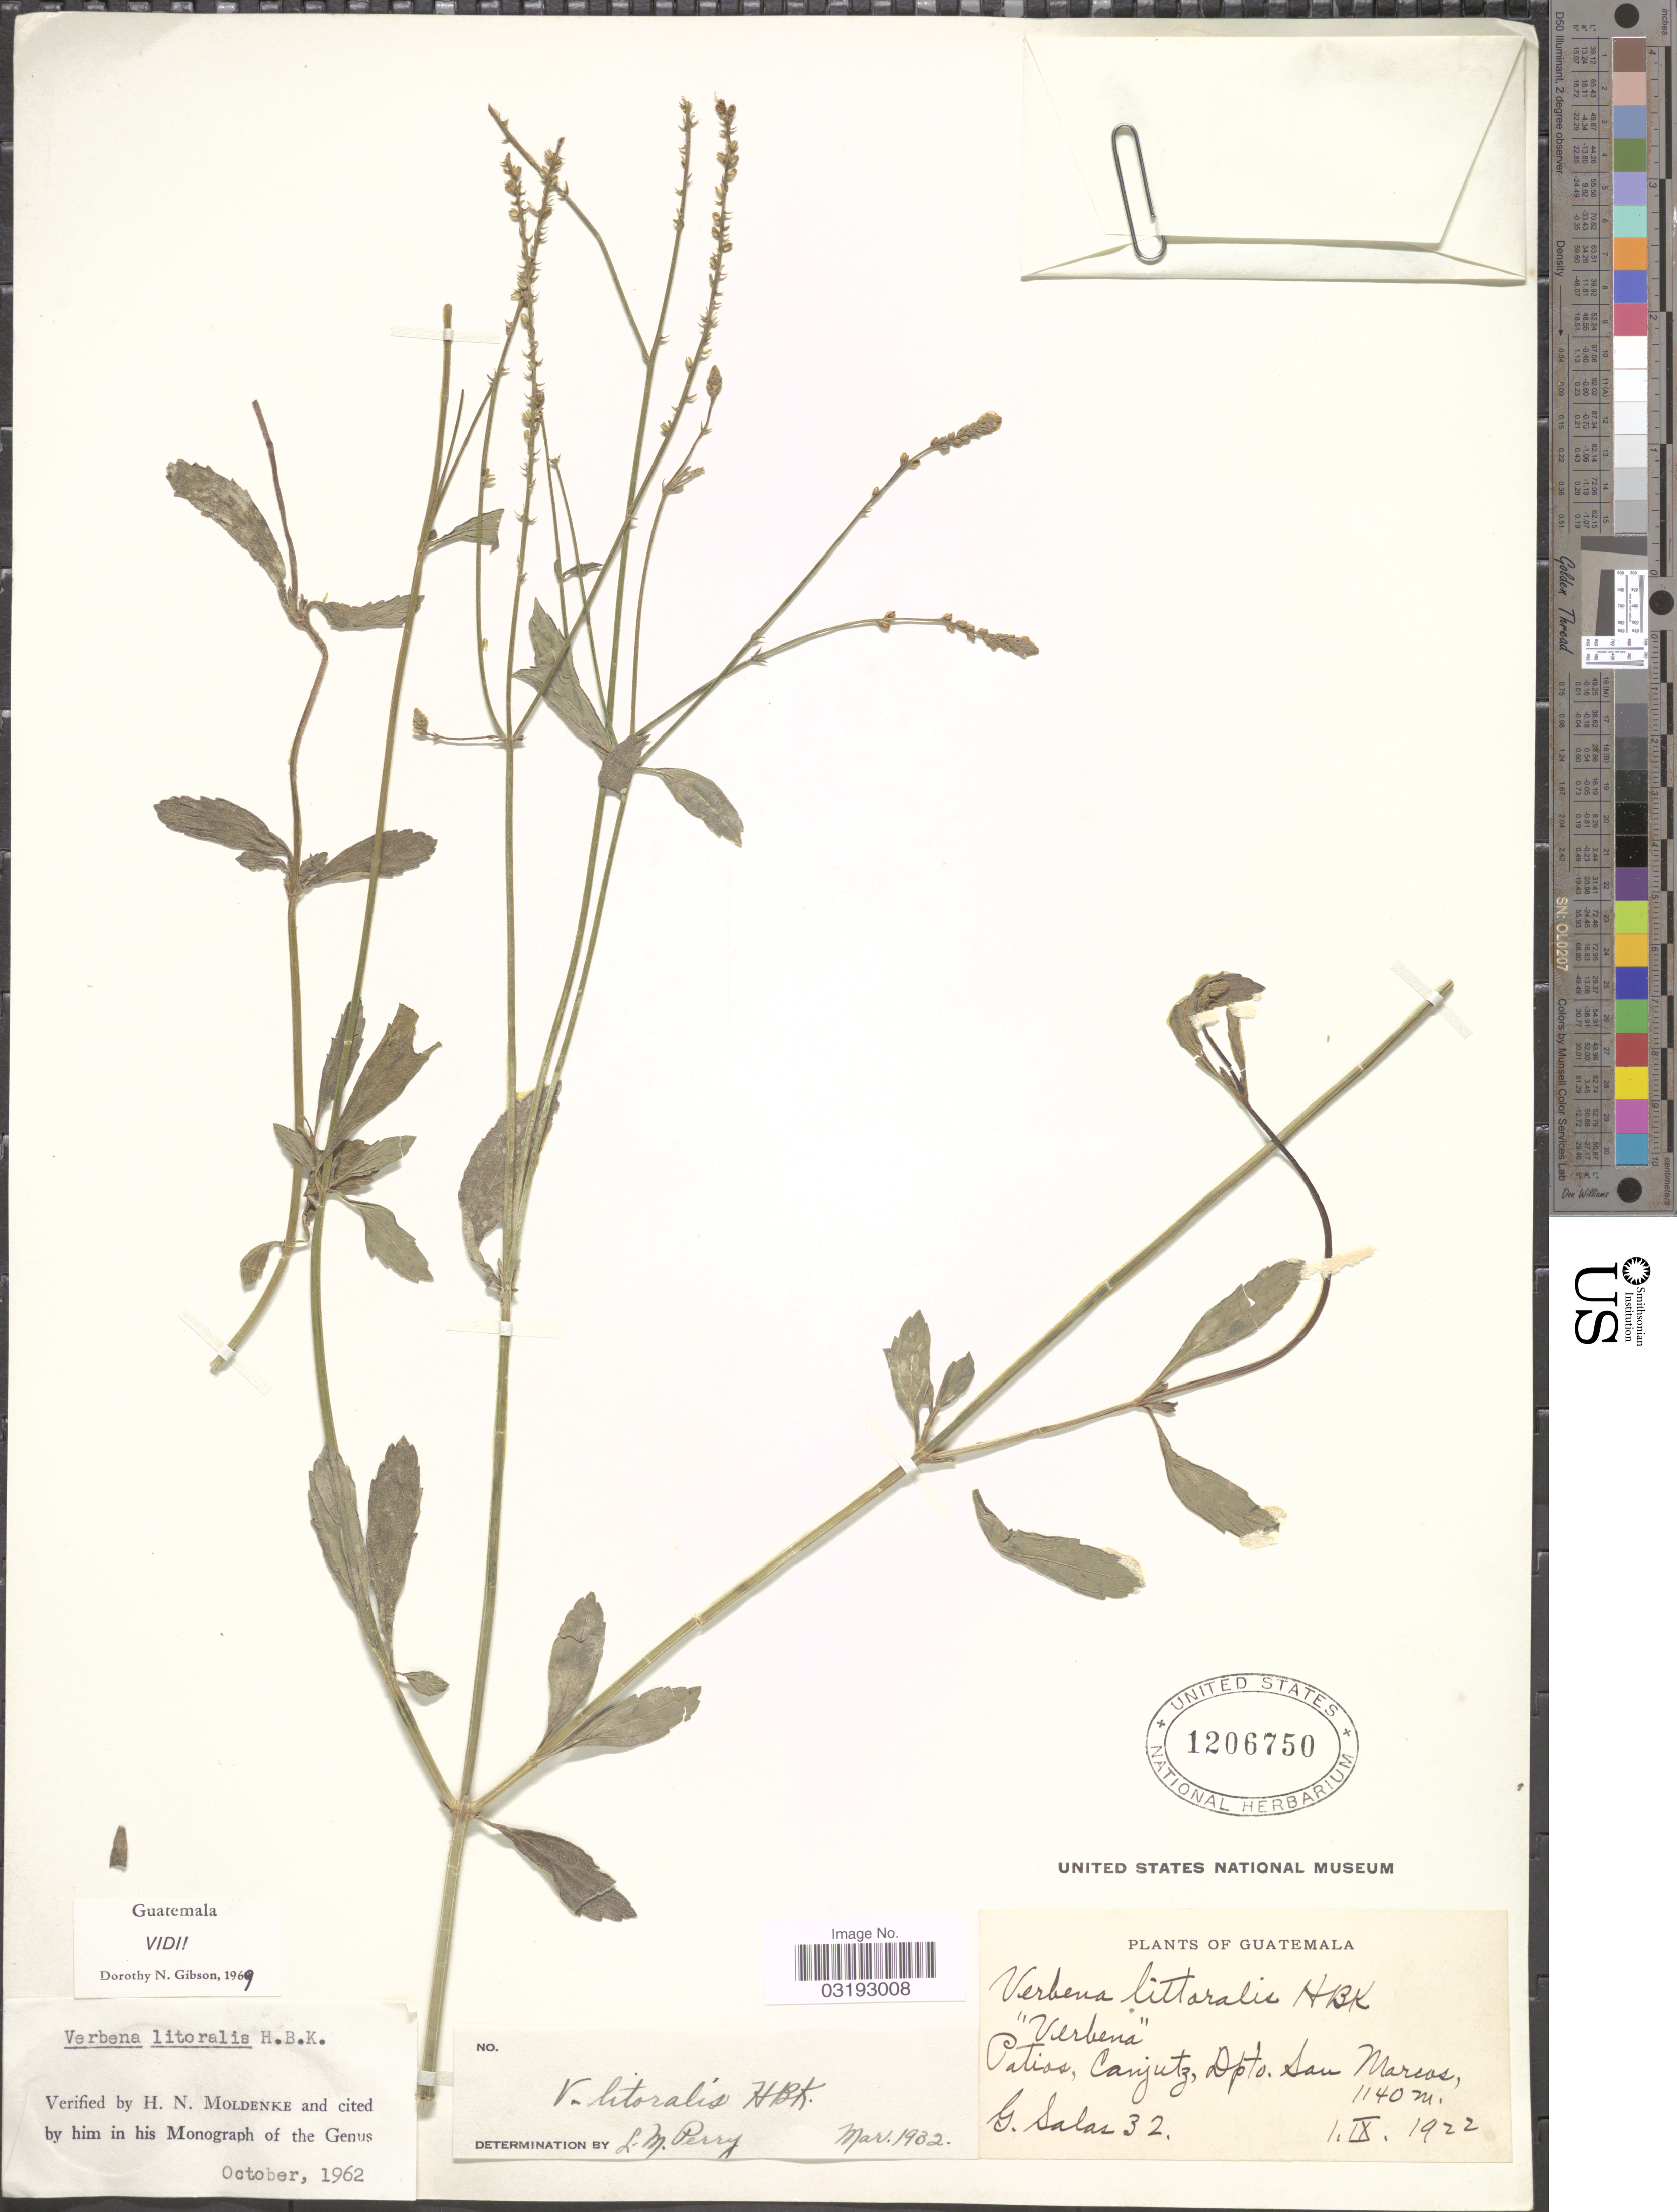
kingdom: Plantae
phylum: Tracheophyta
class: Magnoliopsida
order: Lamiales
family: Verbenaceae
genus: Verbena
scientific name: Verbena litoralis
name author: Kunth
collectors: G. Salas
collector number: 32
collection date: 1922-09-01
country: Guatemala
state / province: San Marcos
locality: Patios, Canjutz, Dpto. San Marcos.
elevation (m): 1140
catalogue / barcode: US 1206750